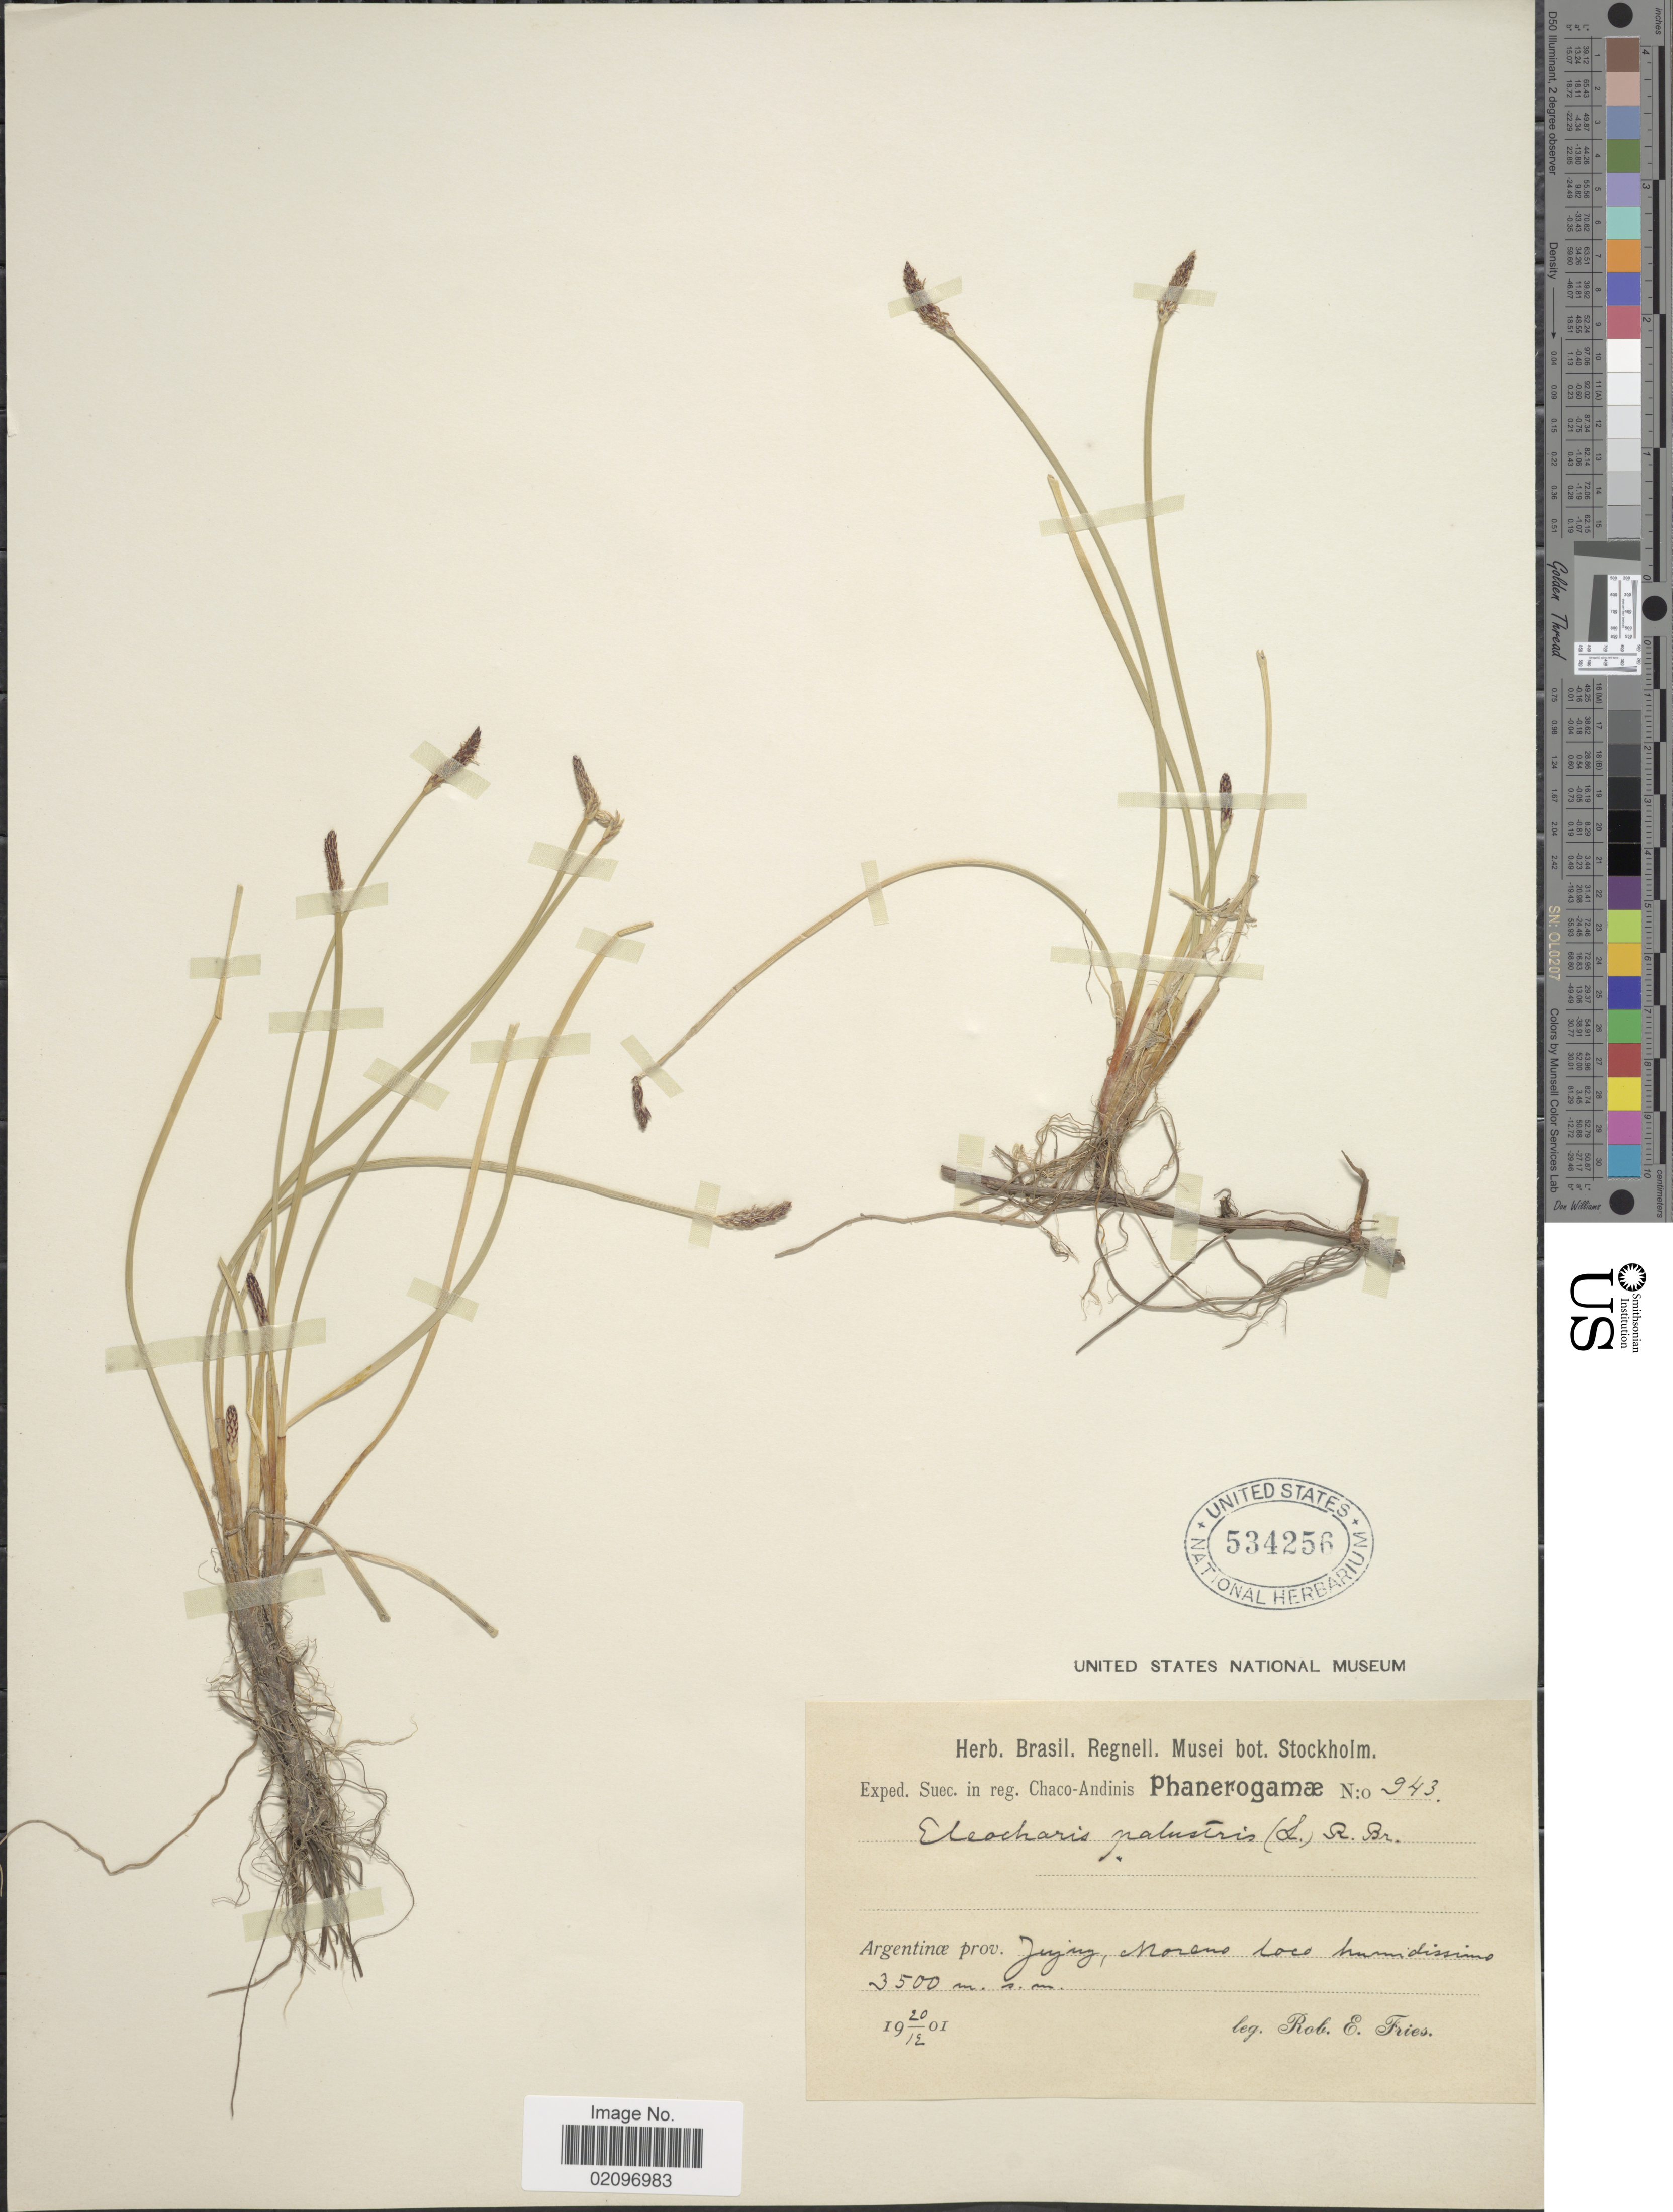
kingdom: Plantae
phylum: Tracheophyta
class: Liliopsida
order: Poales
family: Cyperaceae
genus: Eleocharis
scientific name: Eleocharis palustris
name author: (L.) Roem. & Schult.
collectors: R. E. Fries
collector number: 943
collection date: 1901-12-20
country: Argentina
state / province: Jujuy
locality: Argentinae prov. Jujuy, Moreno loco humidissimo.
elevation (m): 3500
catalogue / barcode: US 534256